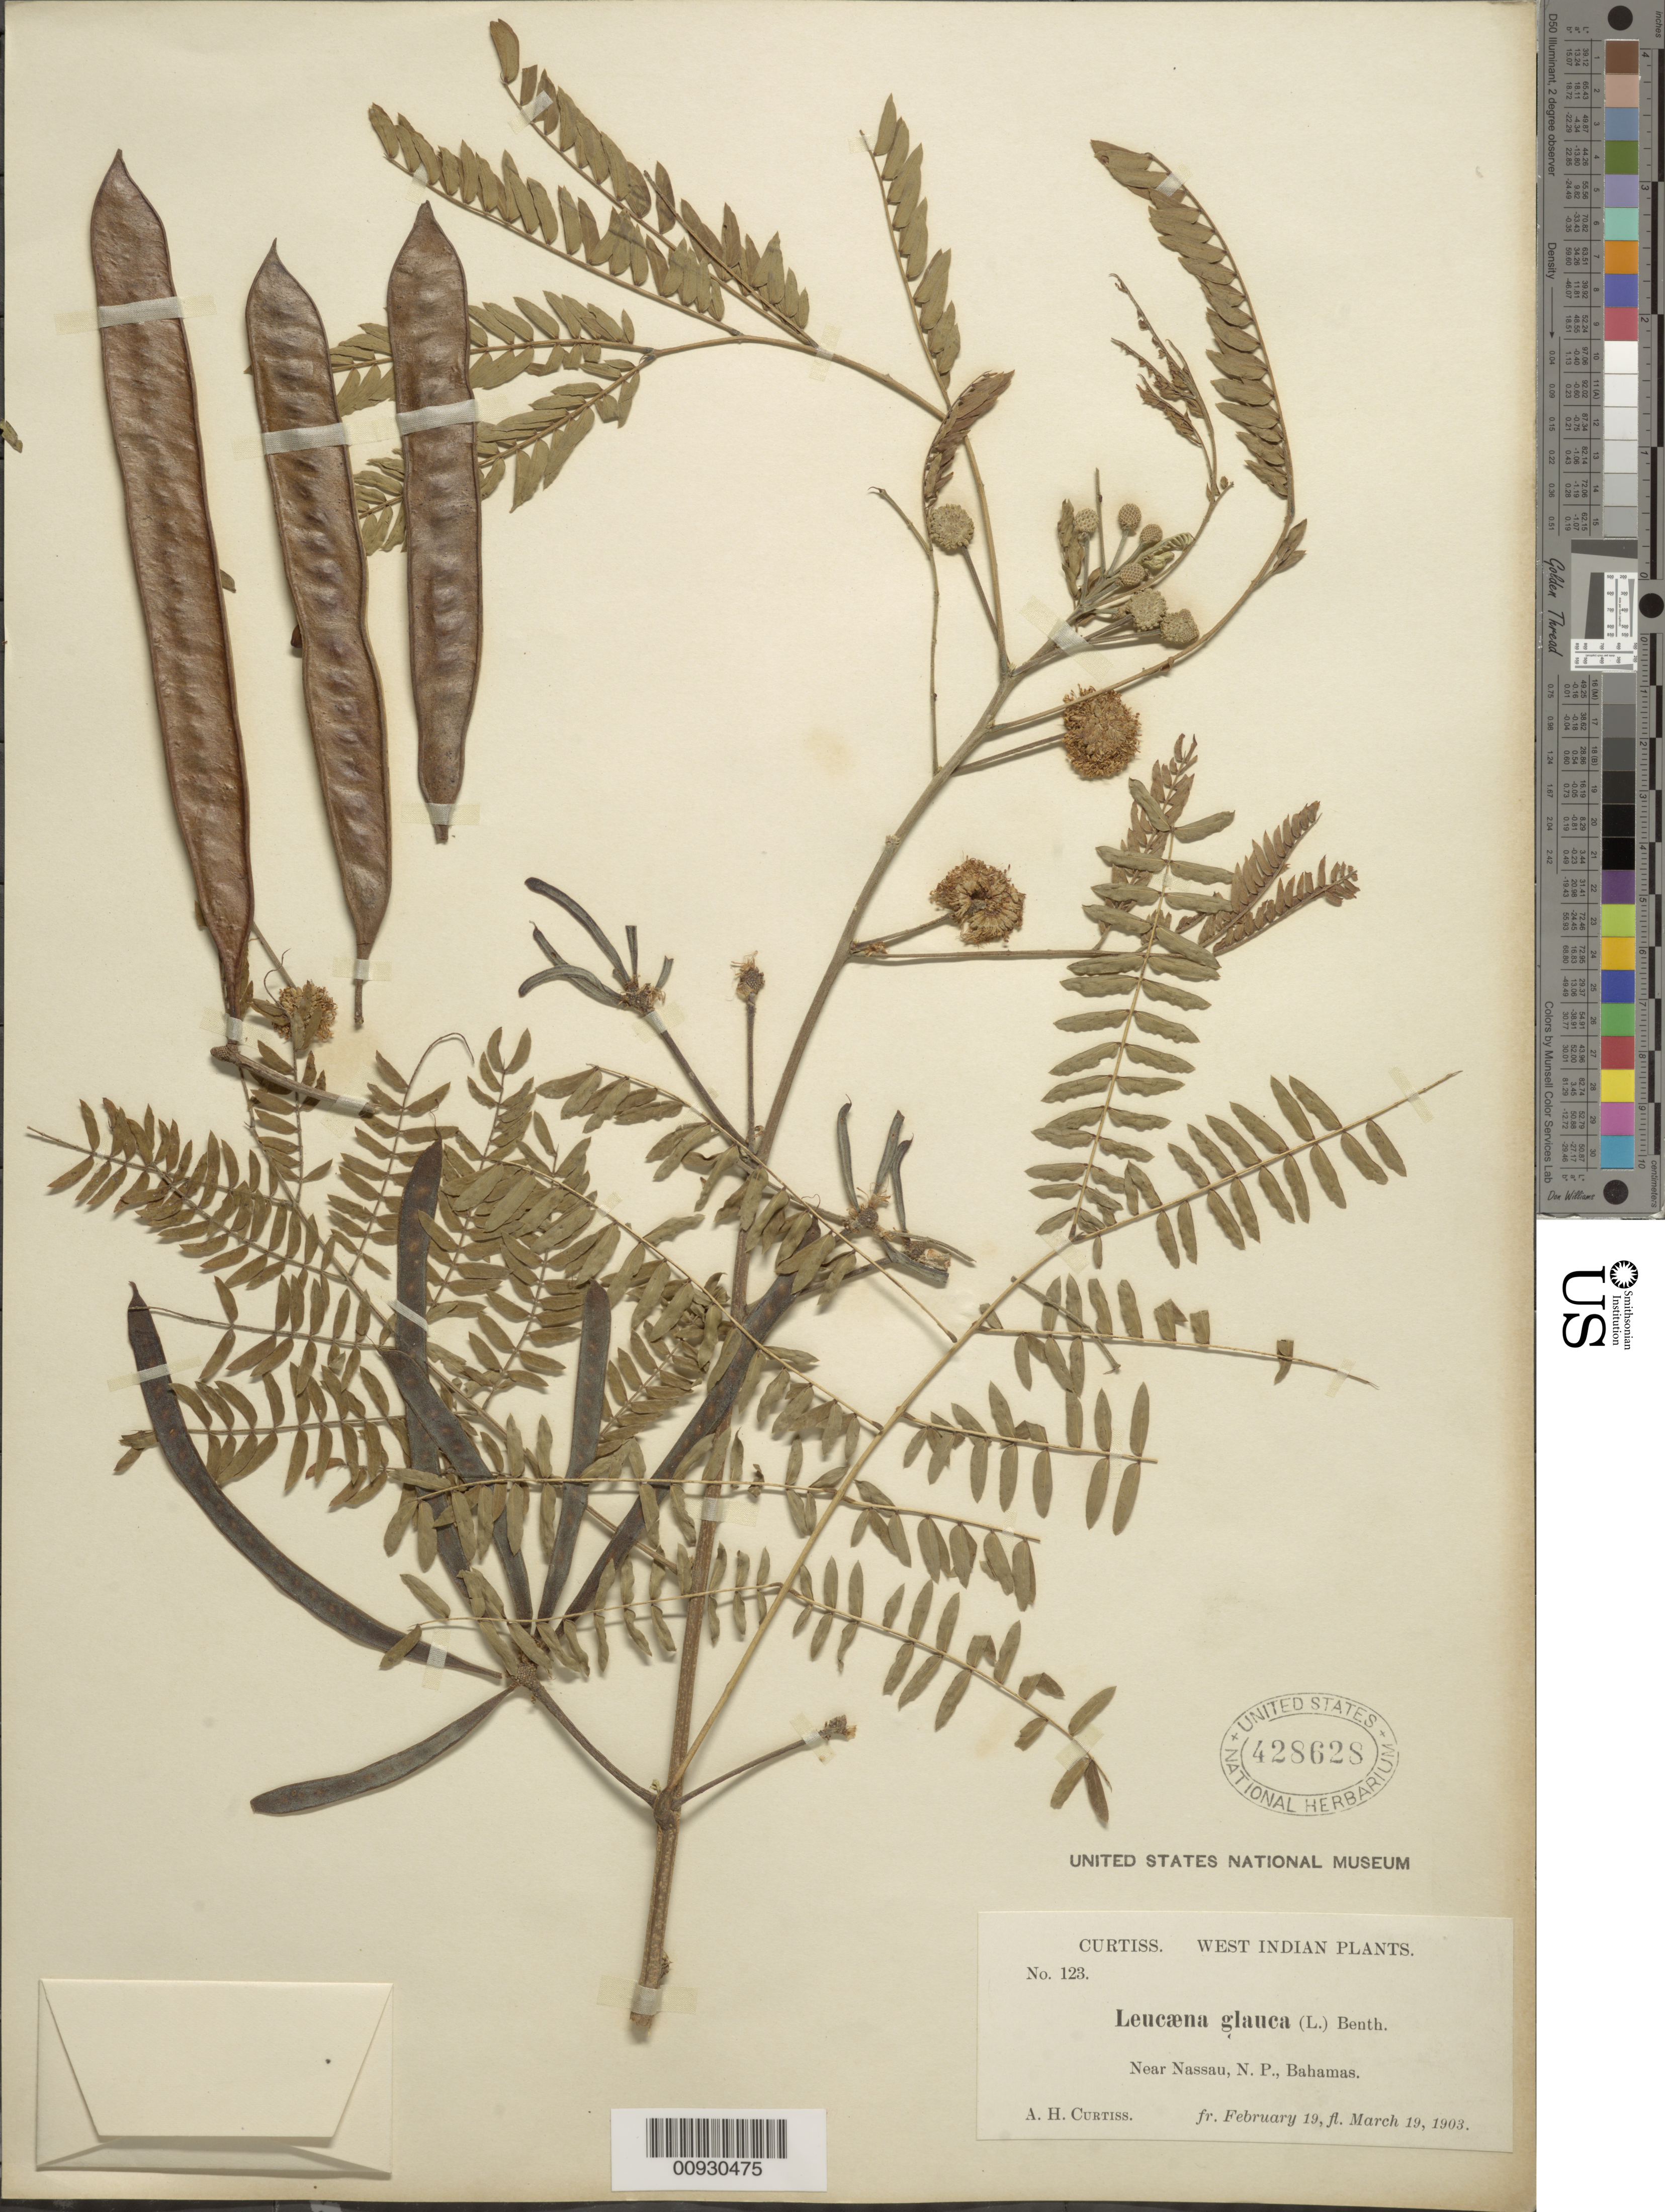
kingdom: Plantae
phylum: Tracheophyta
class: Magnoliopsida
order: Fabales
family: Fabaceae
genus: Leucaena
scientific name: Leucaena leucocephala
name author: (Lam.) de Wit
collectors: A. H. Curtiss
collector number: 123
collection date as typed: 19 Feb 1903 to 19 Mar 1903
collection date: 1903-02-19/1903-03-19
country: Bahamas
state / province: New Providence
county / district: Nassau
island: New Providence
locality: Near Nassau, N.P.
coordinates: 0 N, 0 E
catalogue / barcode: US 428628